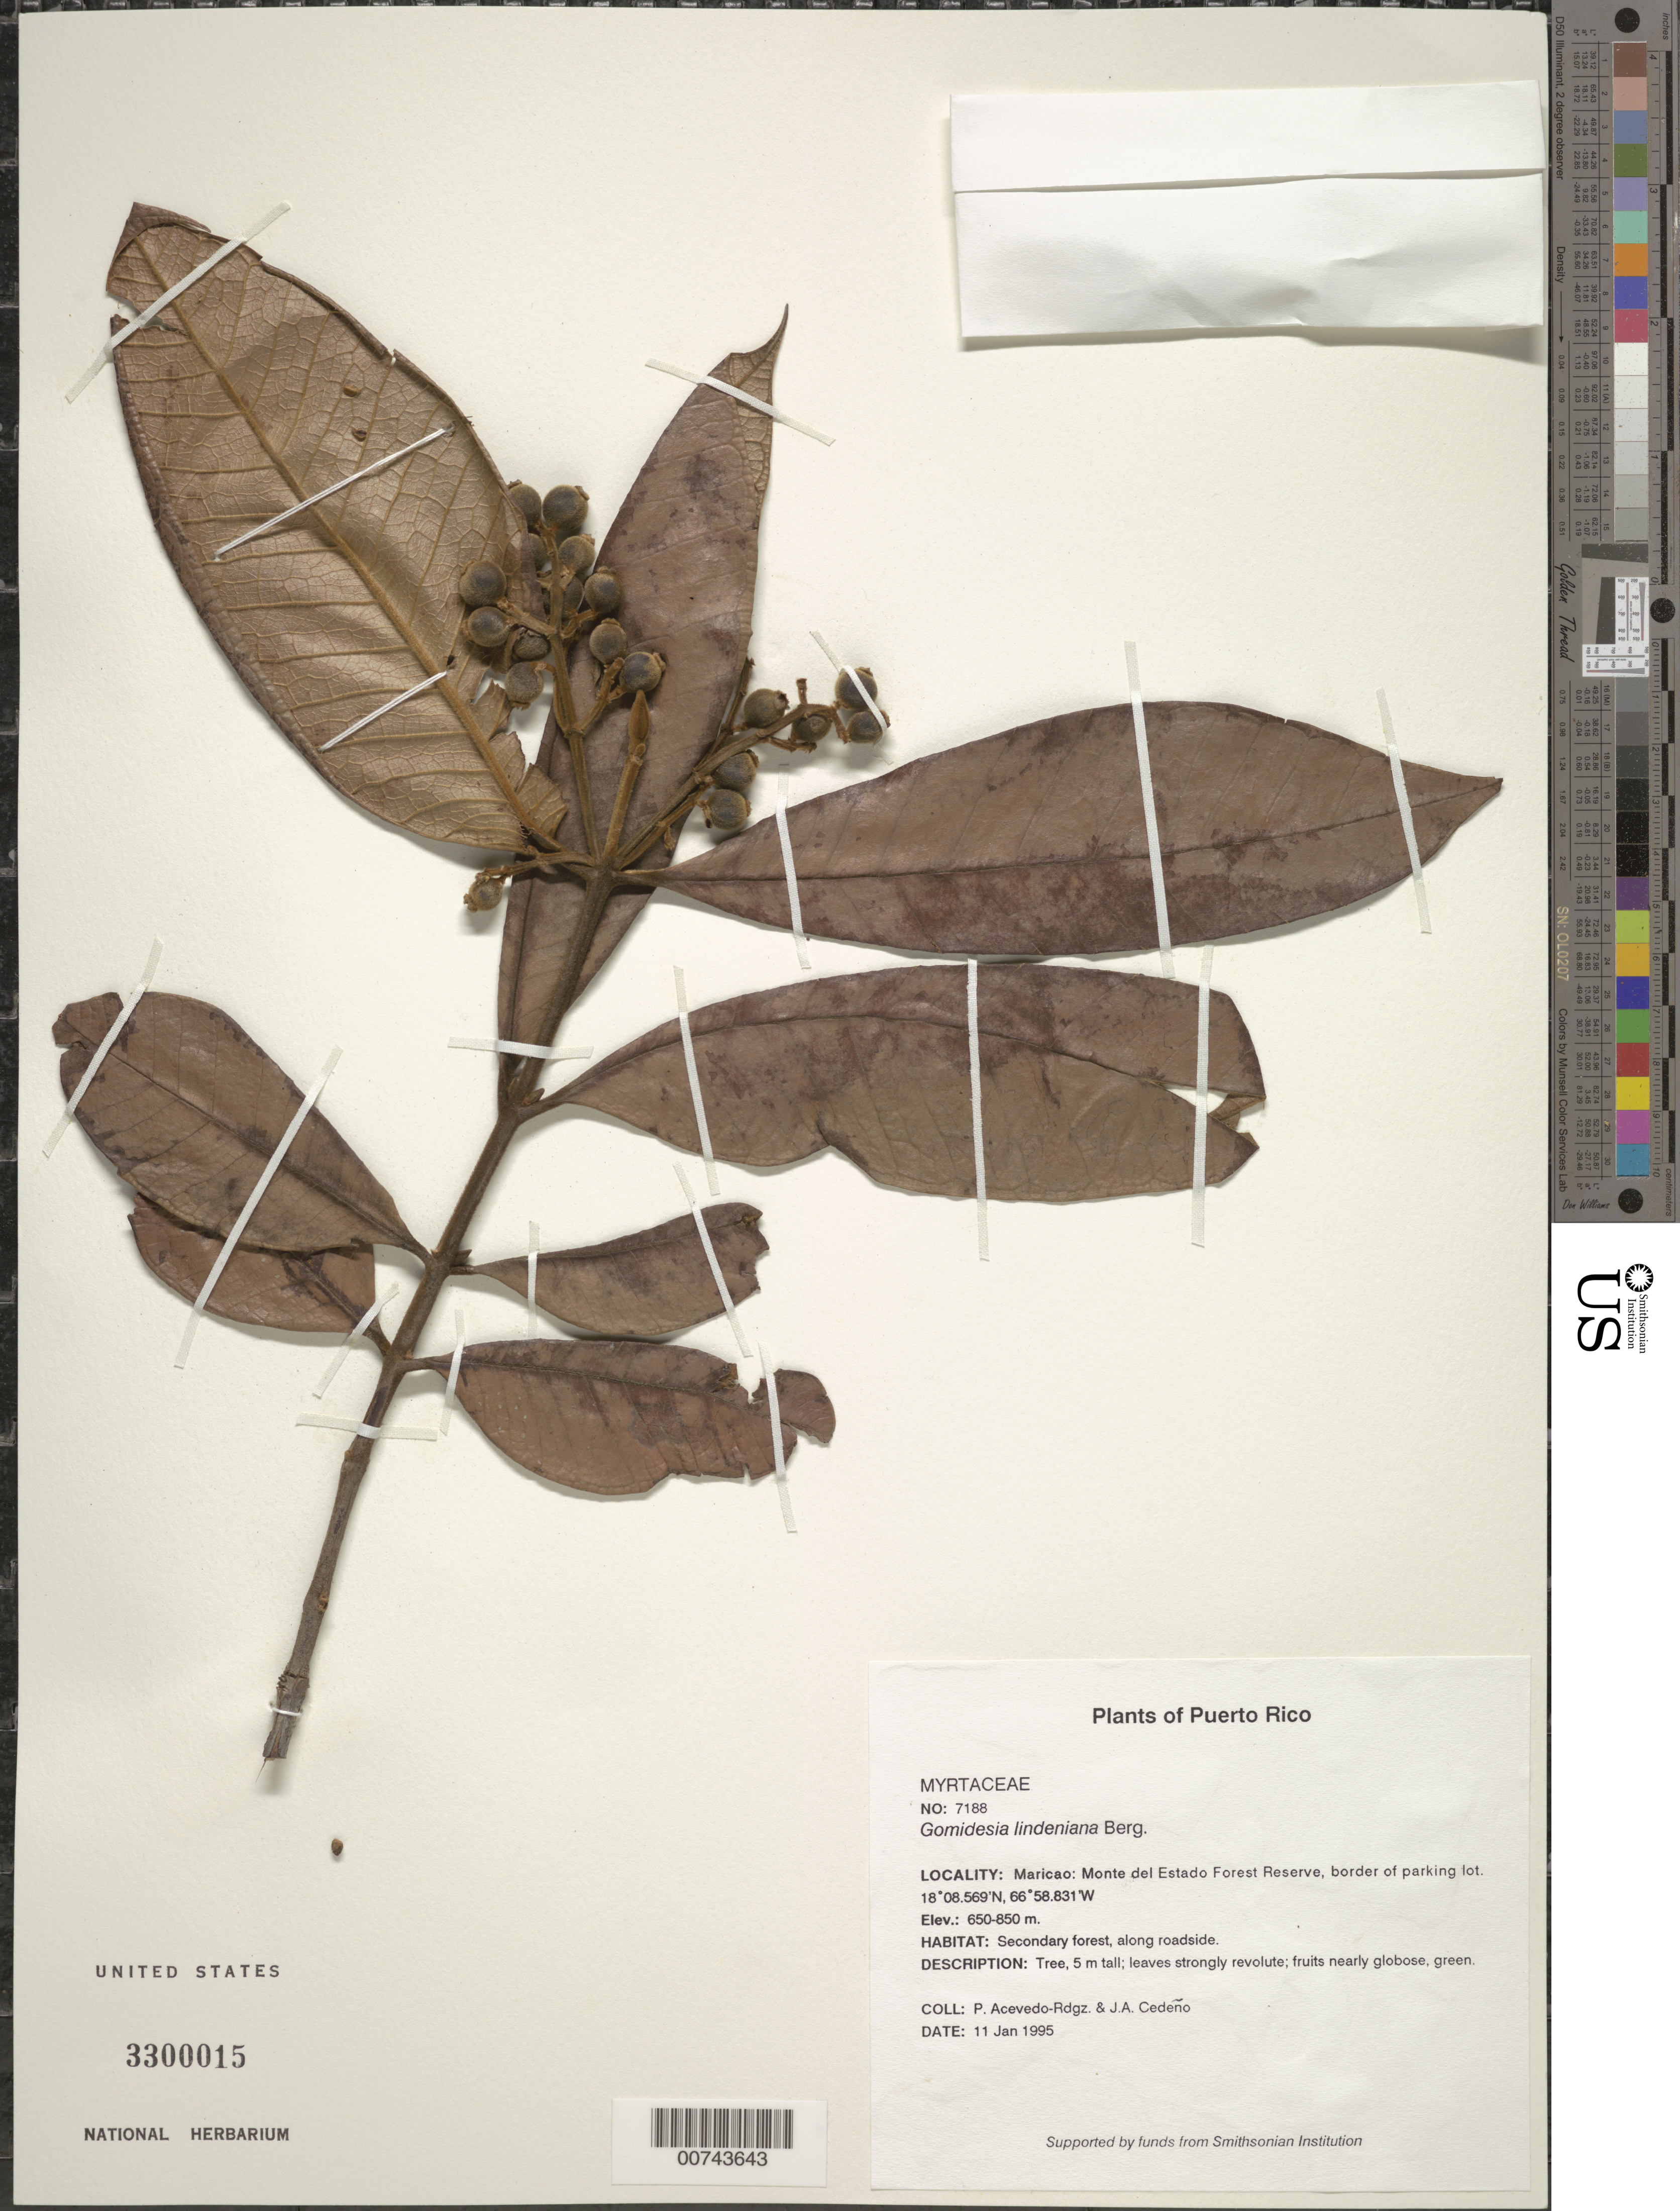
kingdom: Plantae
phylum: Tracheophyta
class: Magnoliopsida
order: Myrtales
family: Myrtaceae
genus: Myrcia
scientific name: Myrcia fenzliana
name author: O. Berg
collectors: P. Acevedo-Rodr. & J. A. Cedeño M.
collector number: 7188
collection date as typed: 11 Jan 1995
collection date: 1995-01-11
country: Puerto Rico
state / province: Maricao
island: Puerto Rico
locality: Maricao: Monte del Estado Forest Reserve, border of parking lot.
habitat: Secondary forest, along roadside.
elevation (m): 650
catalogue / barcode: US 3300015